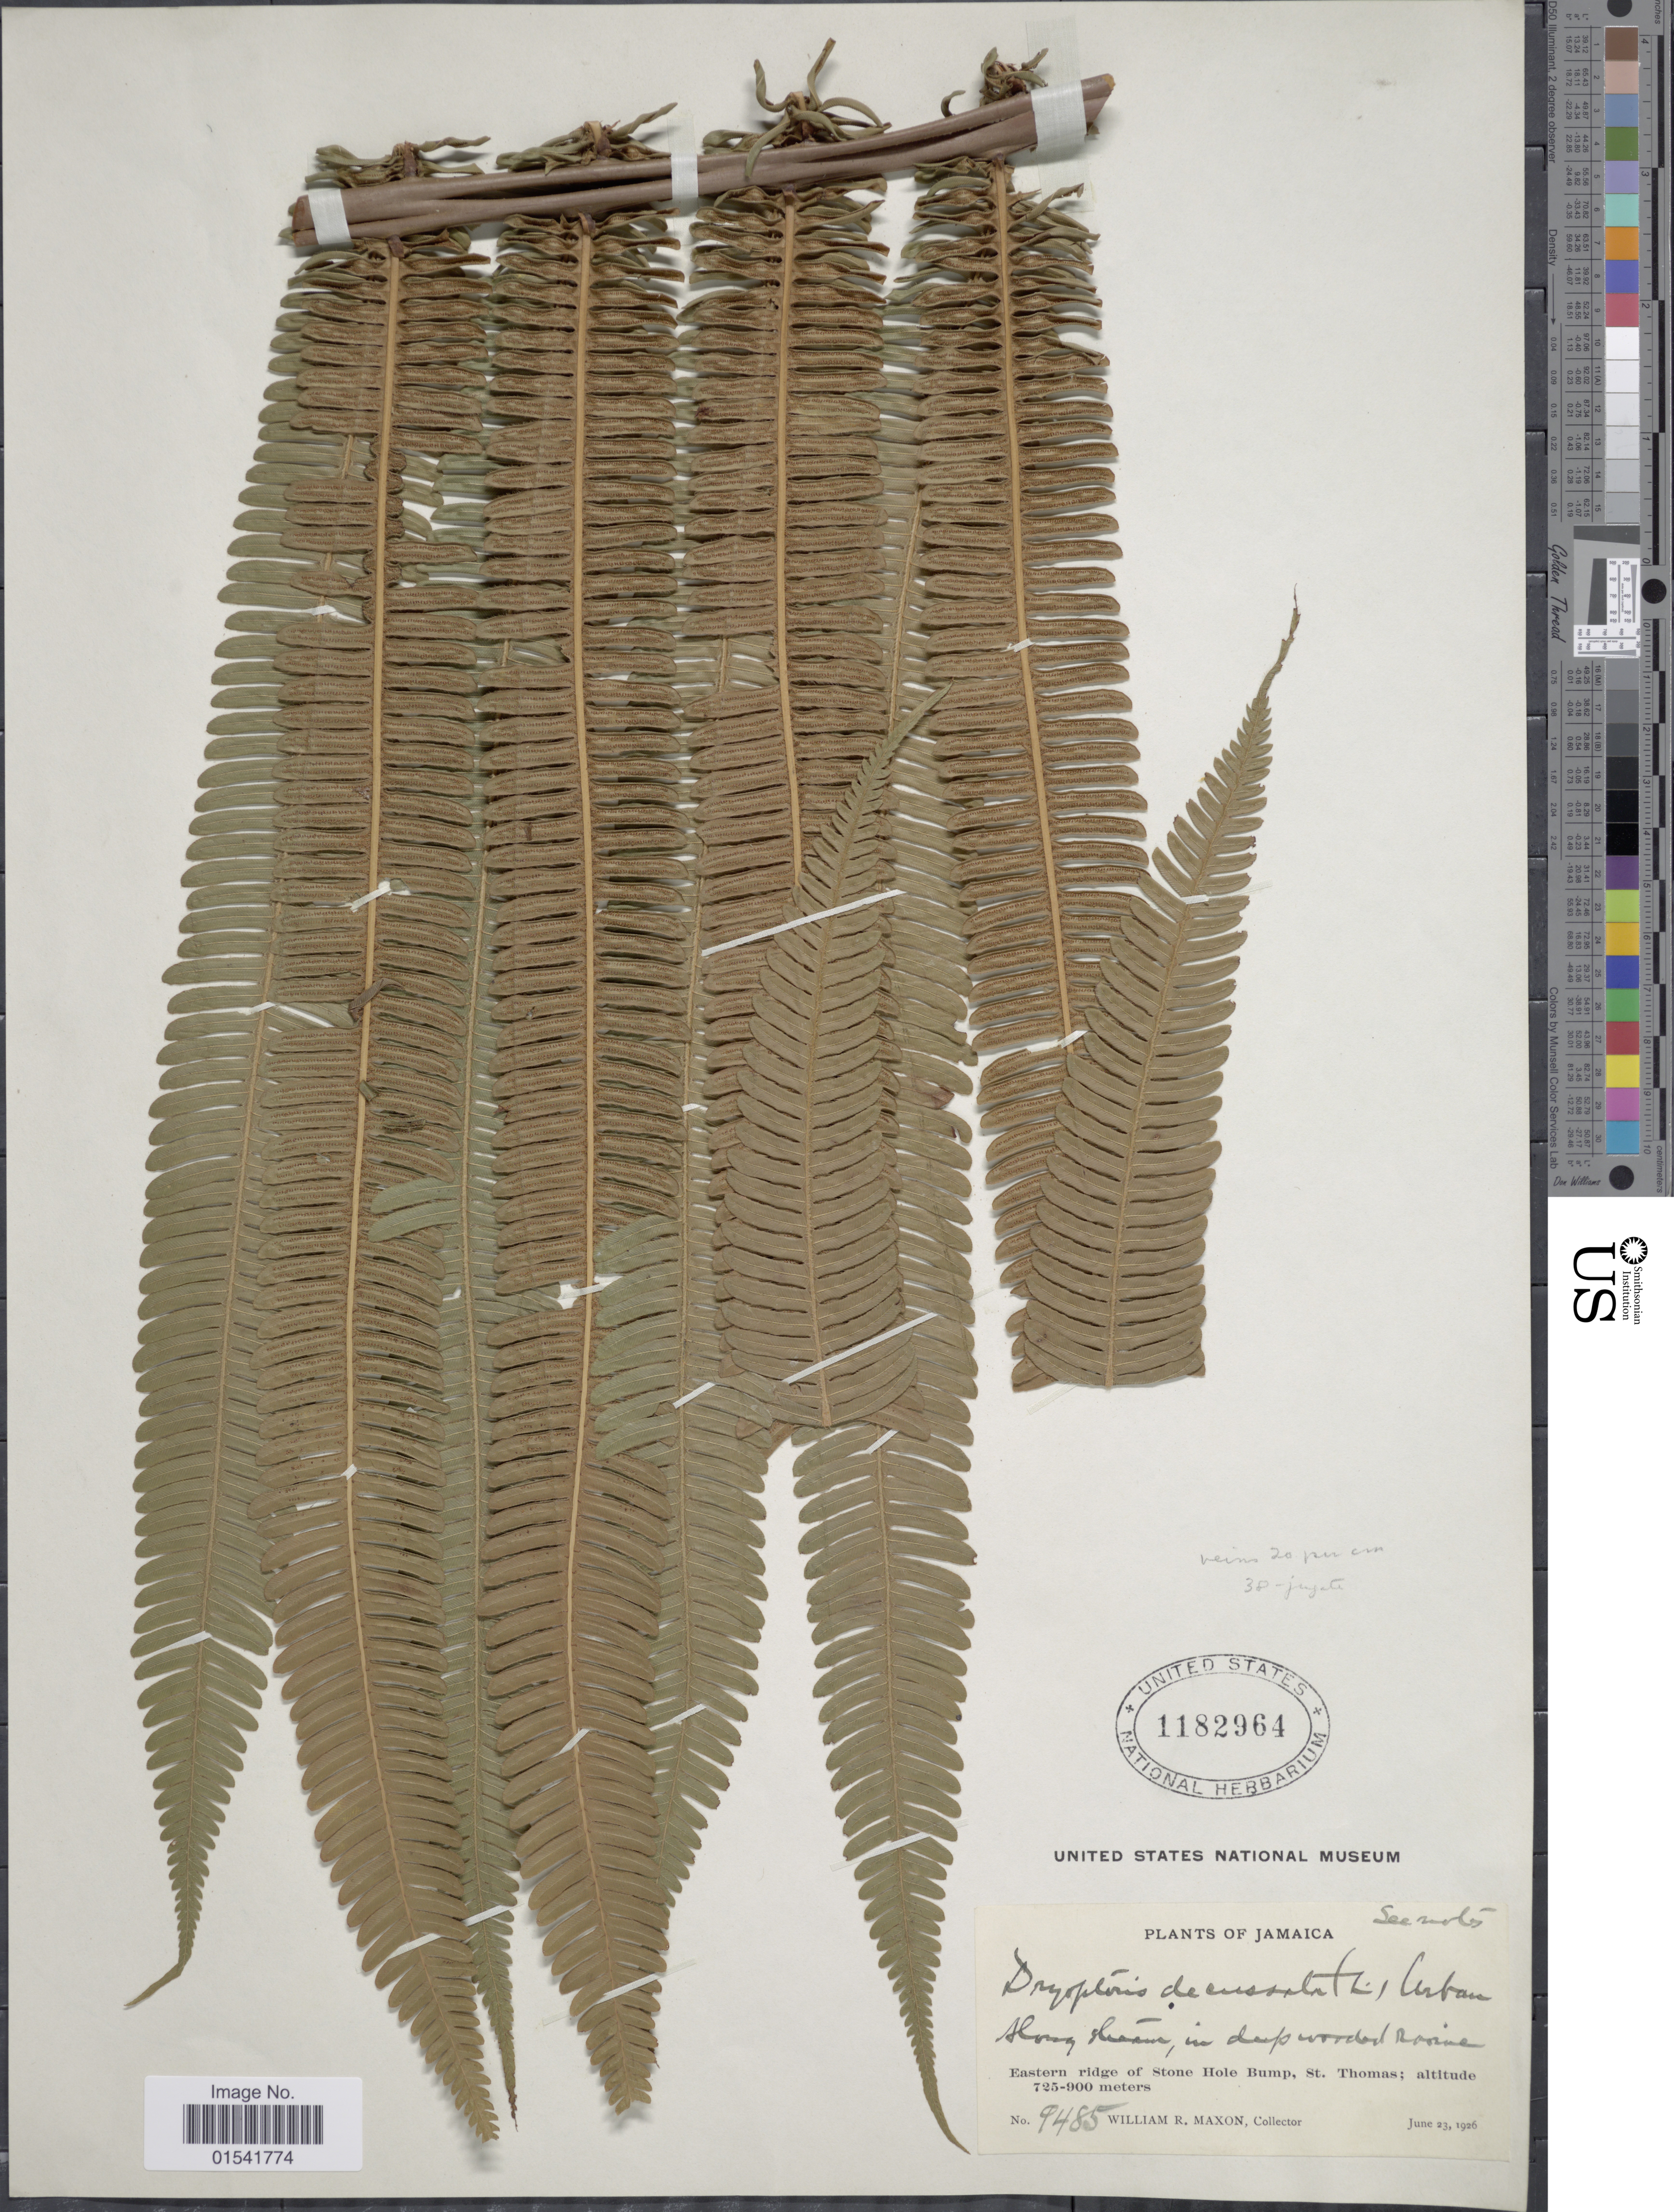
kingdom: Plantae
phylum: Tracheophyta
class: Polypodiopsida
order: Polypodiales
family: Thelypteridaceae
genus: Steiropteris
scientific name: Steiropteris decussata (L.) comb. nov., ined. 2015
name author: (L.)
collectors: W. R. Maxon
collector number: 9485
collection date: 1926-06-23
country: Jamaica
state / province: Saint Thomas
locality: Eastern ridge of Stone Hole Bump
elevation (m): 725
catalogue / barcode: US 1182964